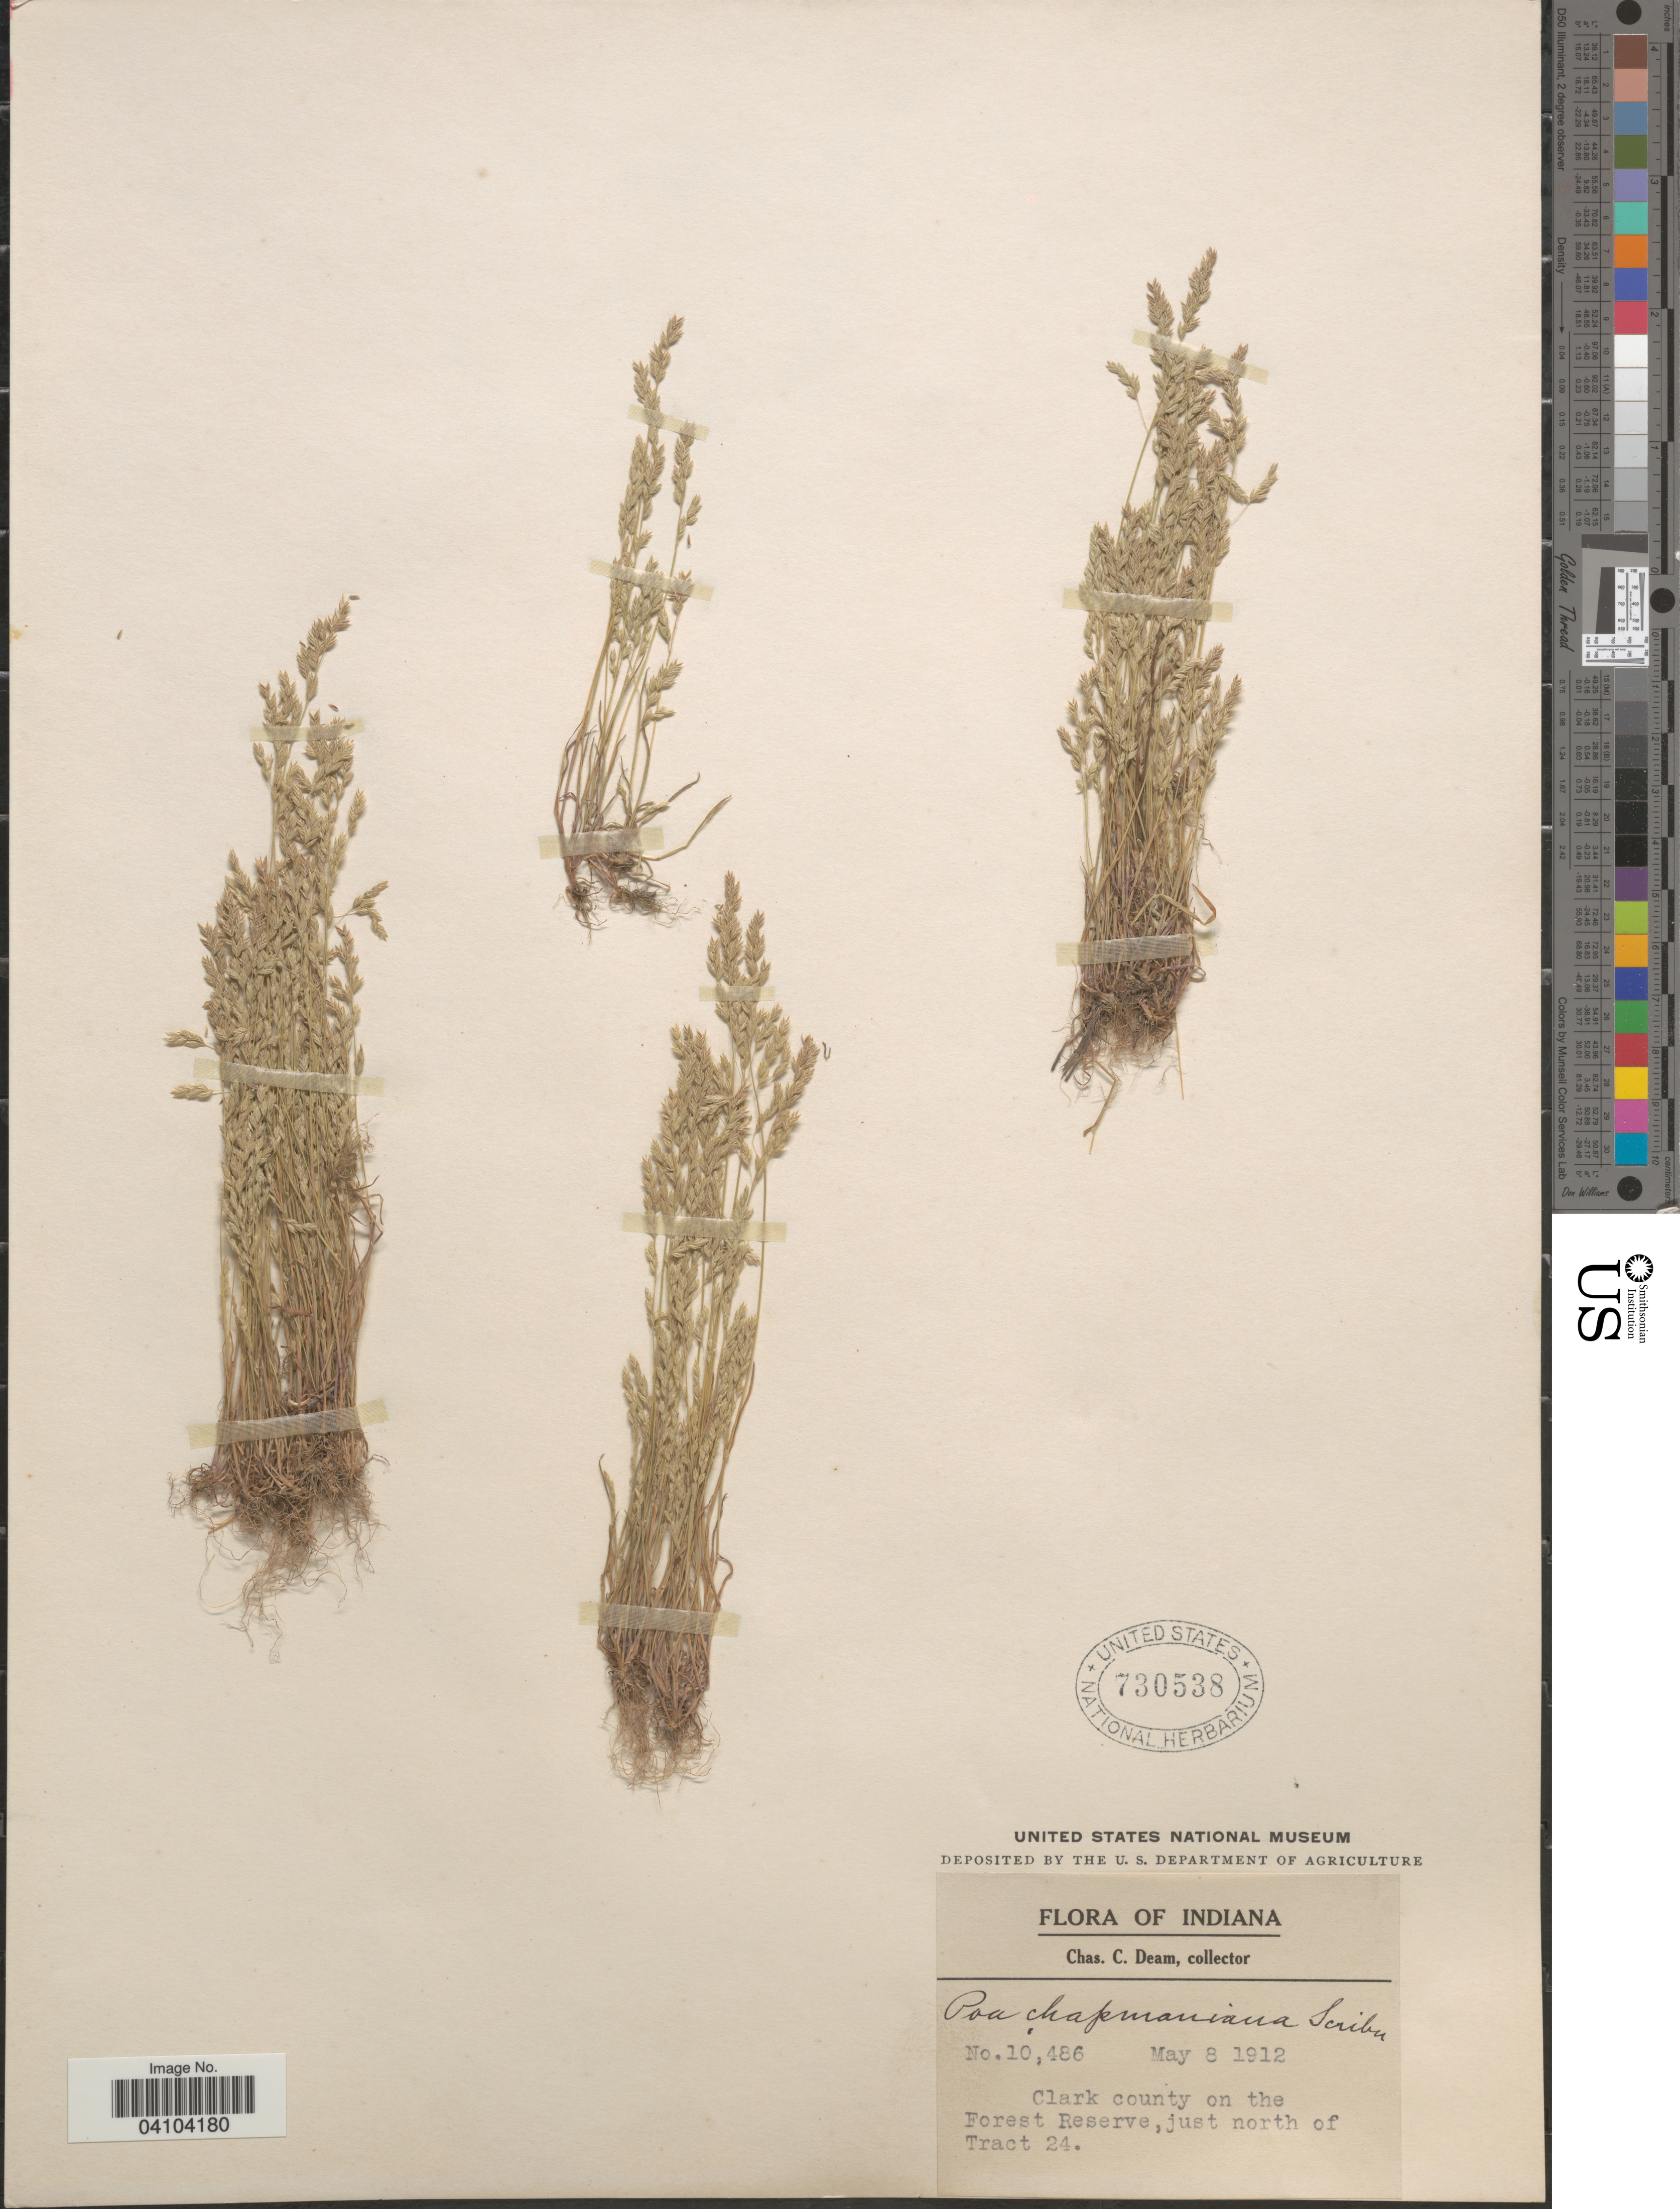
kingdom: Plantae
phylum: Tracheophyta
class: Liliopsida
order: Poales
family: Poaceae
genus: Poa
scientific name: Poa chapmaniana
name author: Scribn.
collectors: C. C. Deam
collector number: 10486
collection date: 1912-05-08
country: United States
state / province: Indiana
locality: Clark county on the Forest Reserve, just north of Tract 24.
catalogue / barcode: US 730538